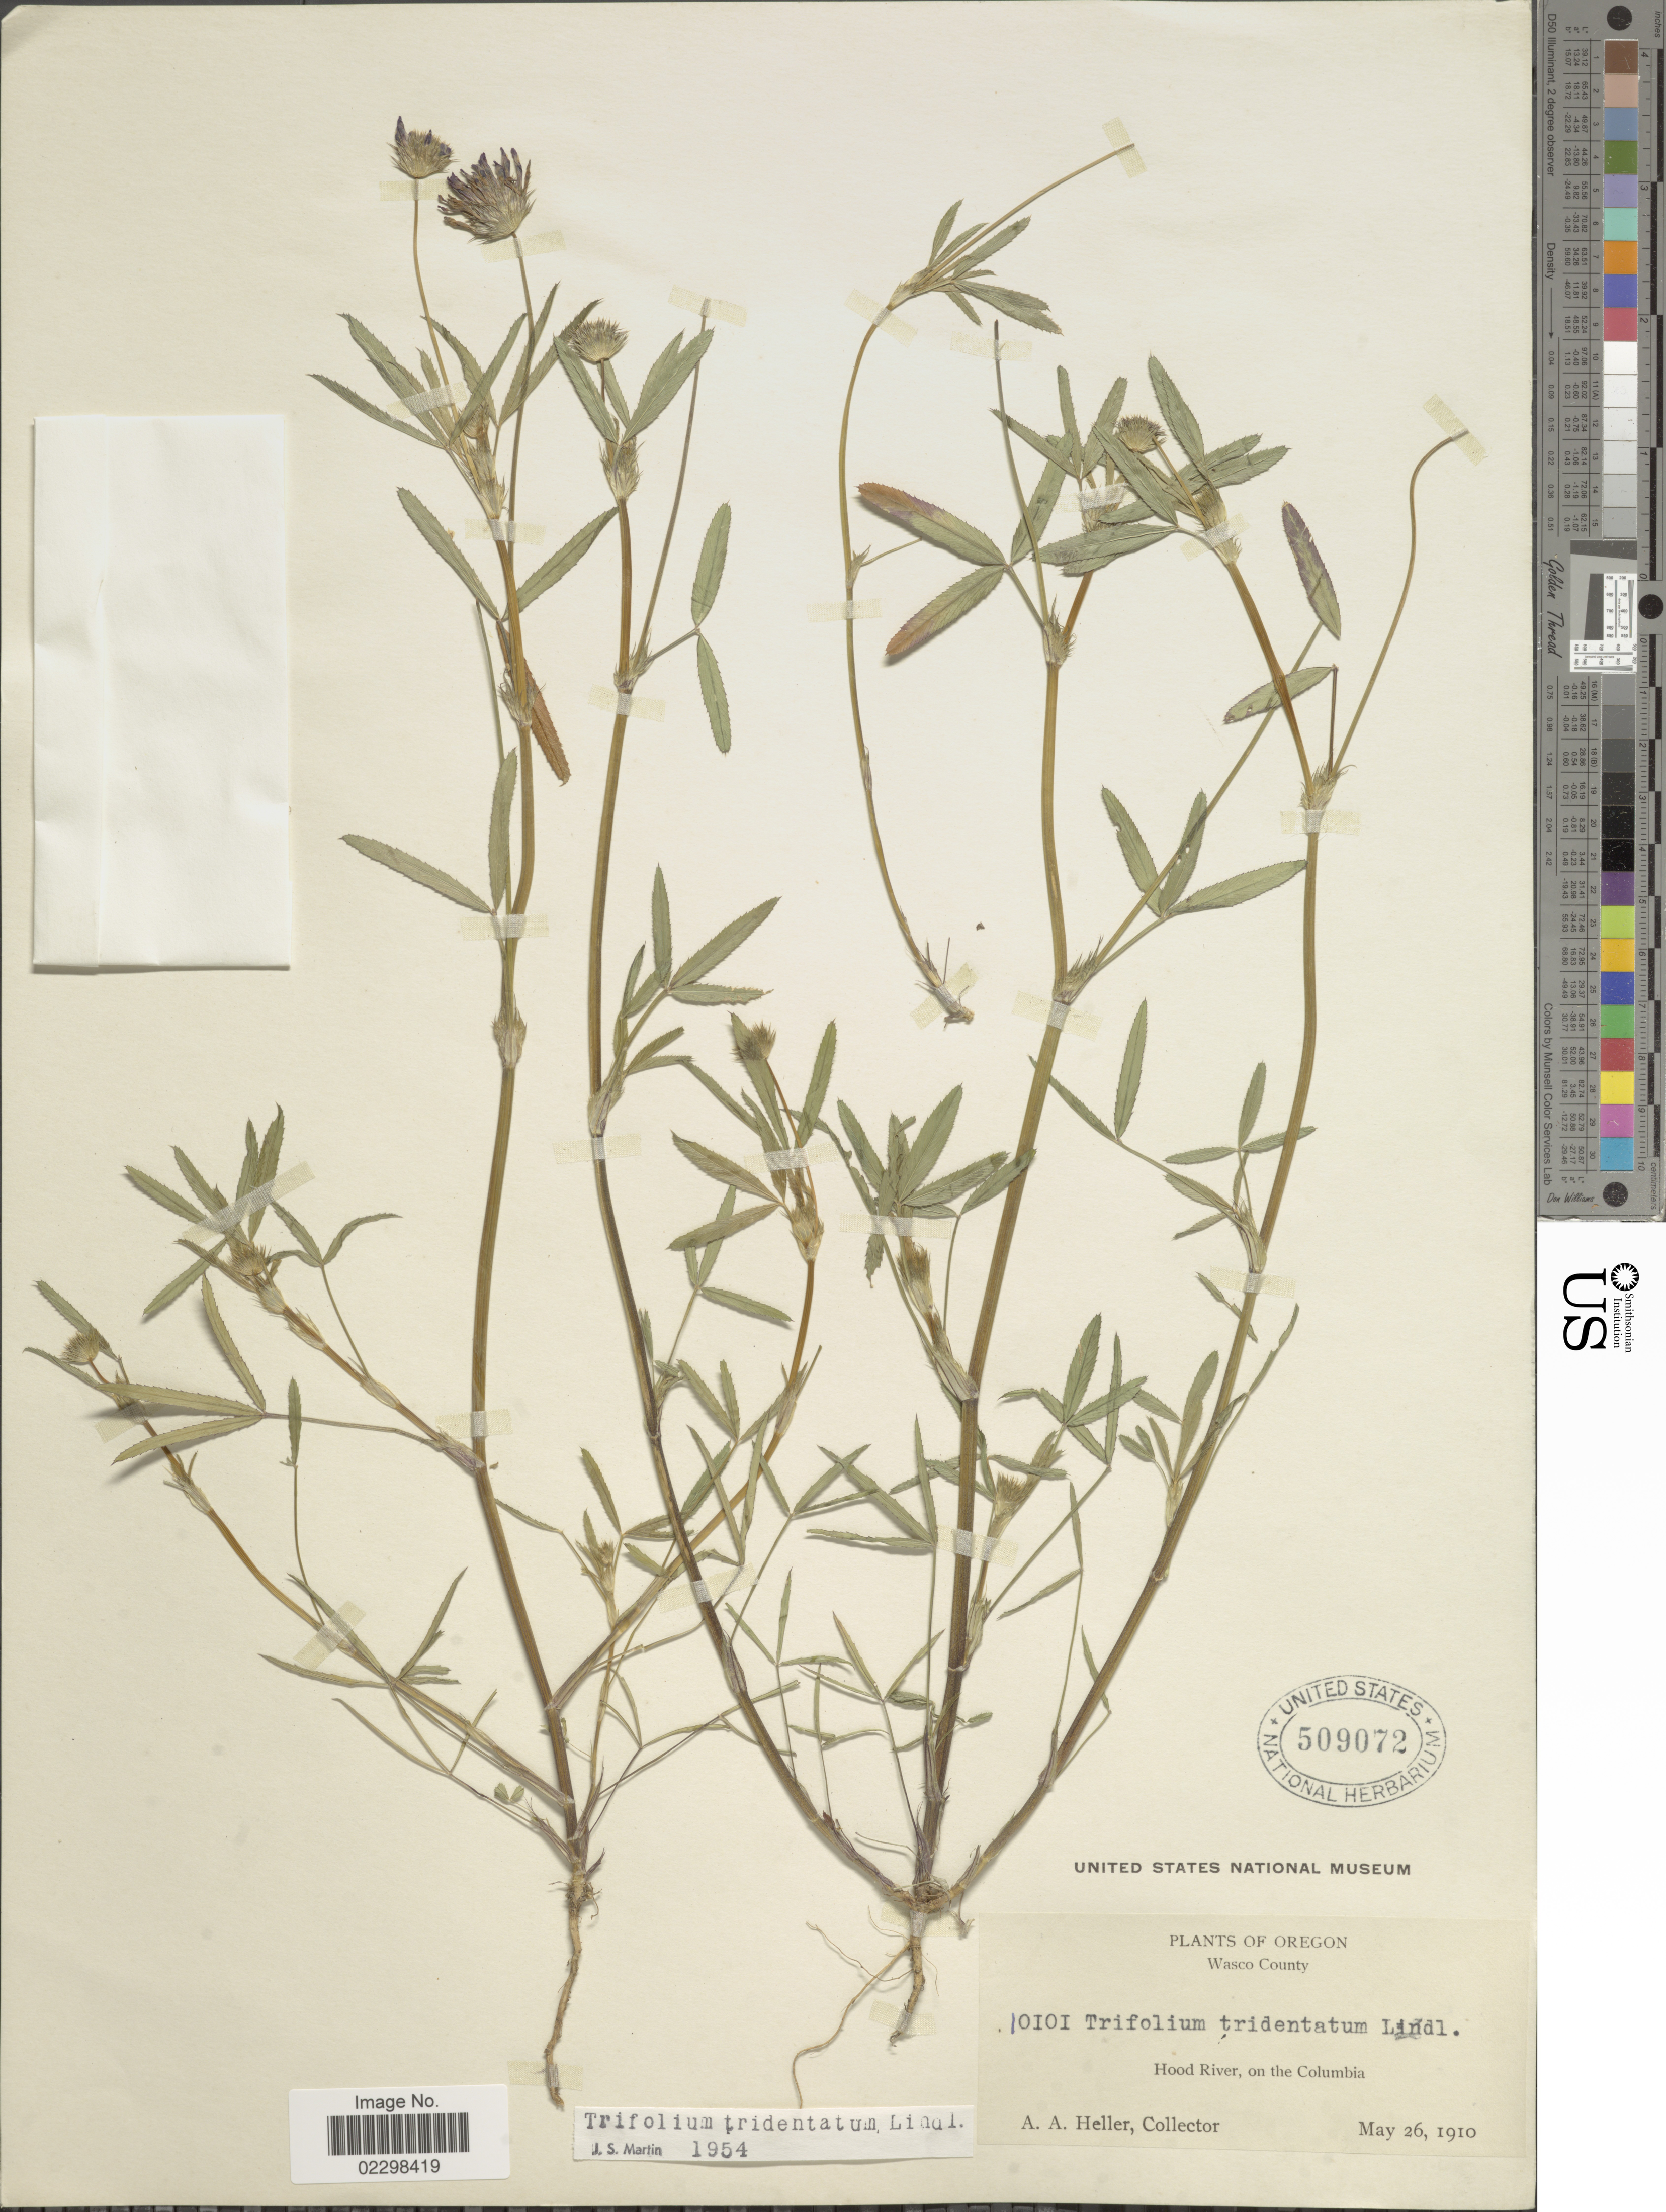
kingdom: Plantae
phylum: Tracheophyta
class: Magnoliopsida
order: Fabales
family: Fabaceae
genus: Trifolium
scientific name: Trifolium tridentatum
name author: Lindl.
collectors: A. A. Heller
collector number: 10101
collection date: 1910-05-26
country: United States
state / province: Oregon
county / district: Wasco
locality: Oregon, Wasco County. Hood River, on the Columbia.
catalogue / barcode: US 509072